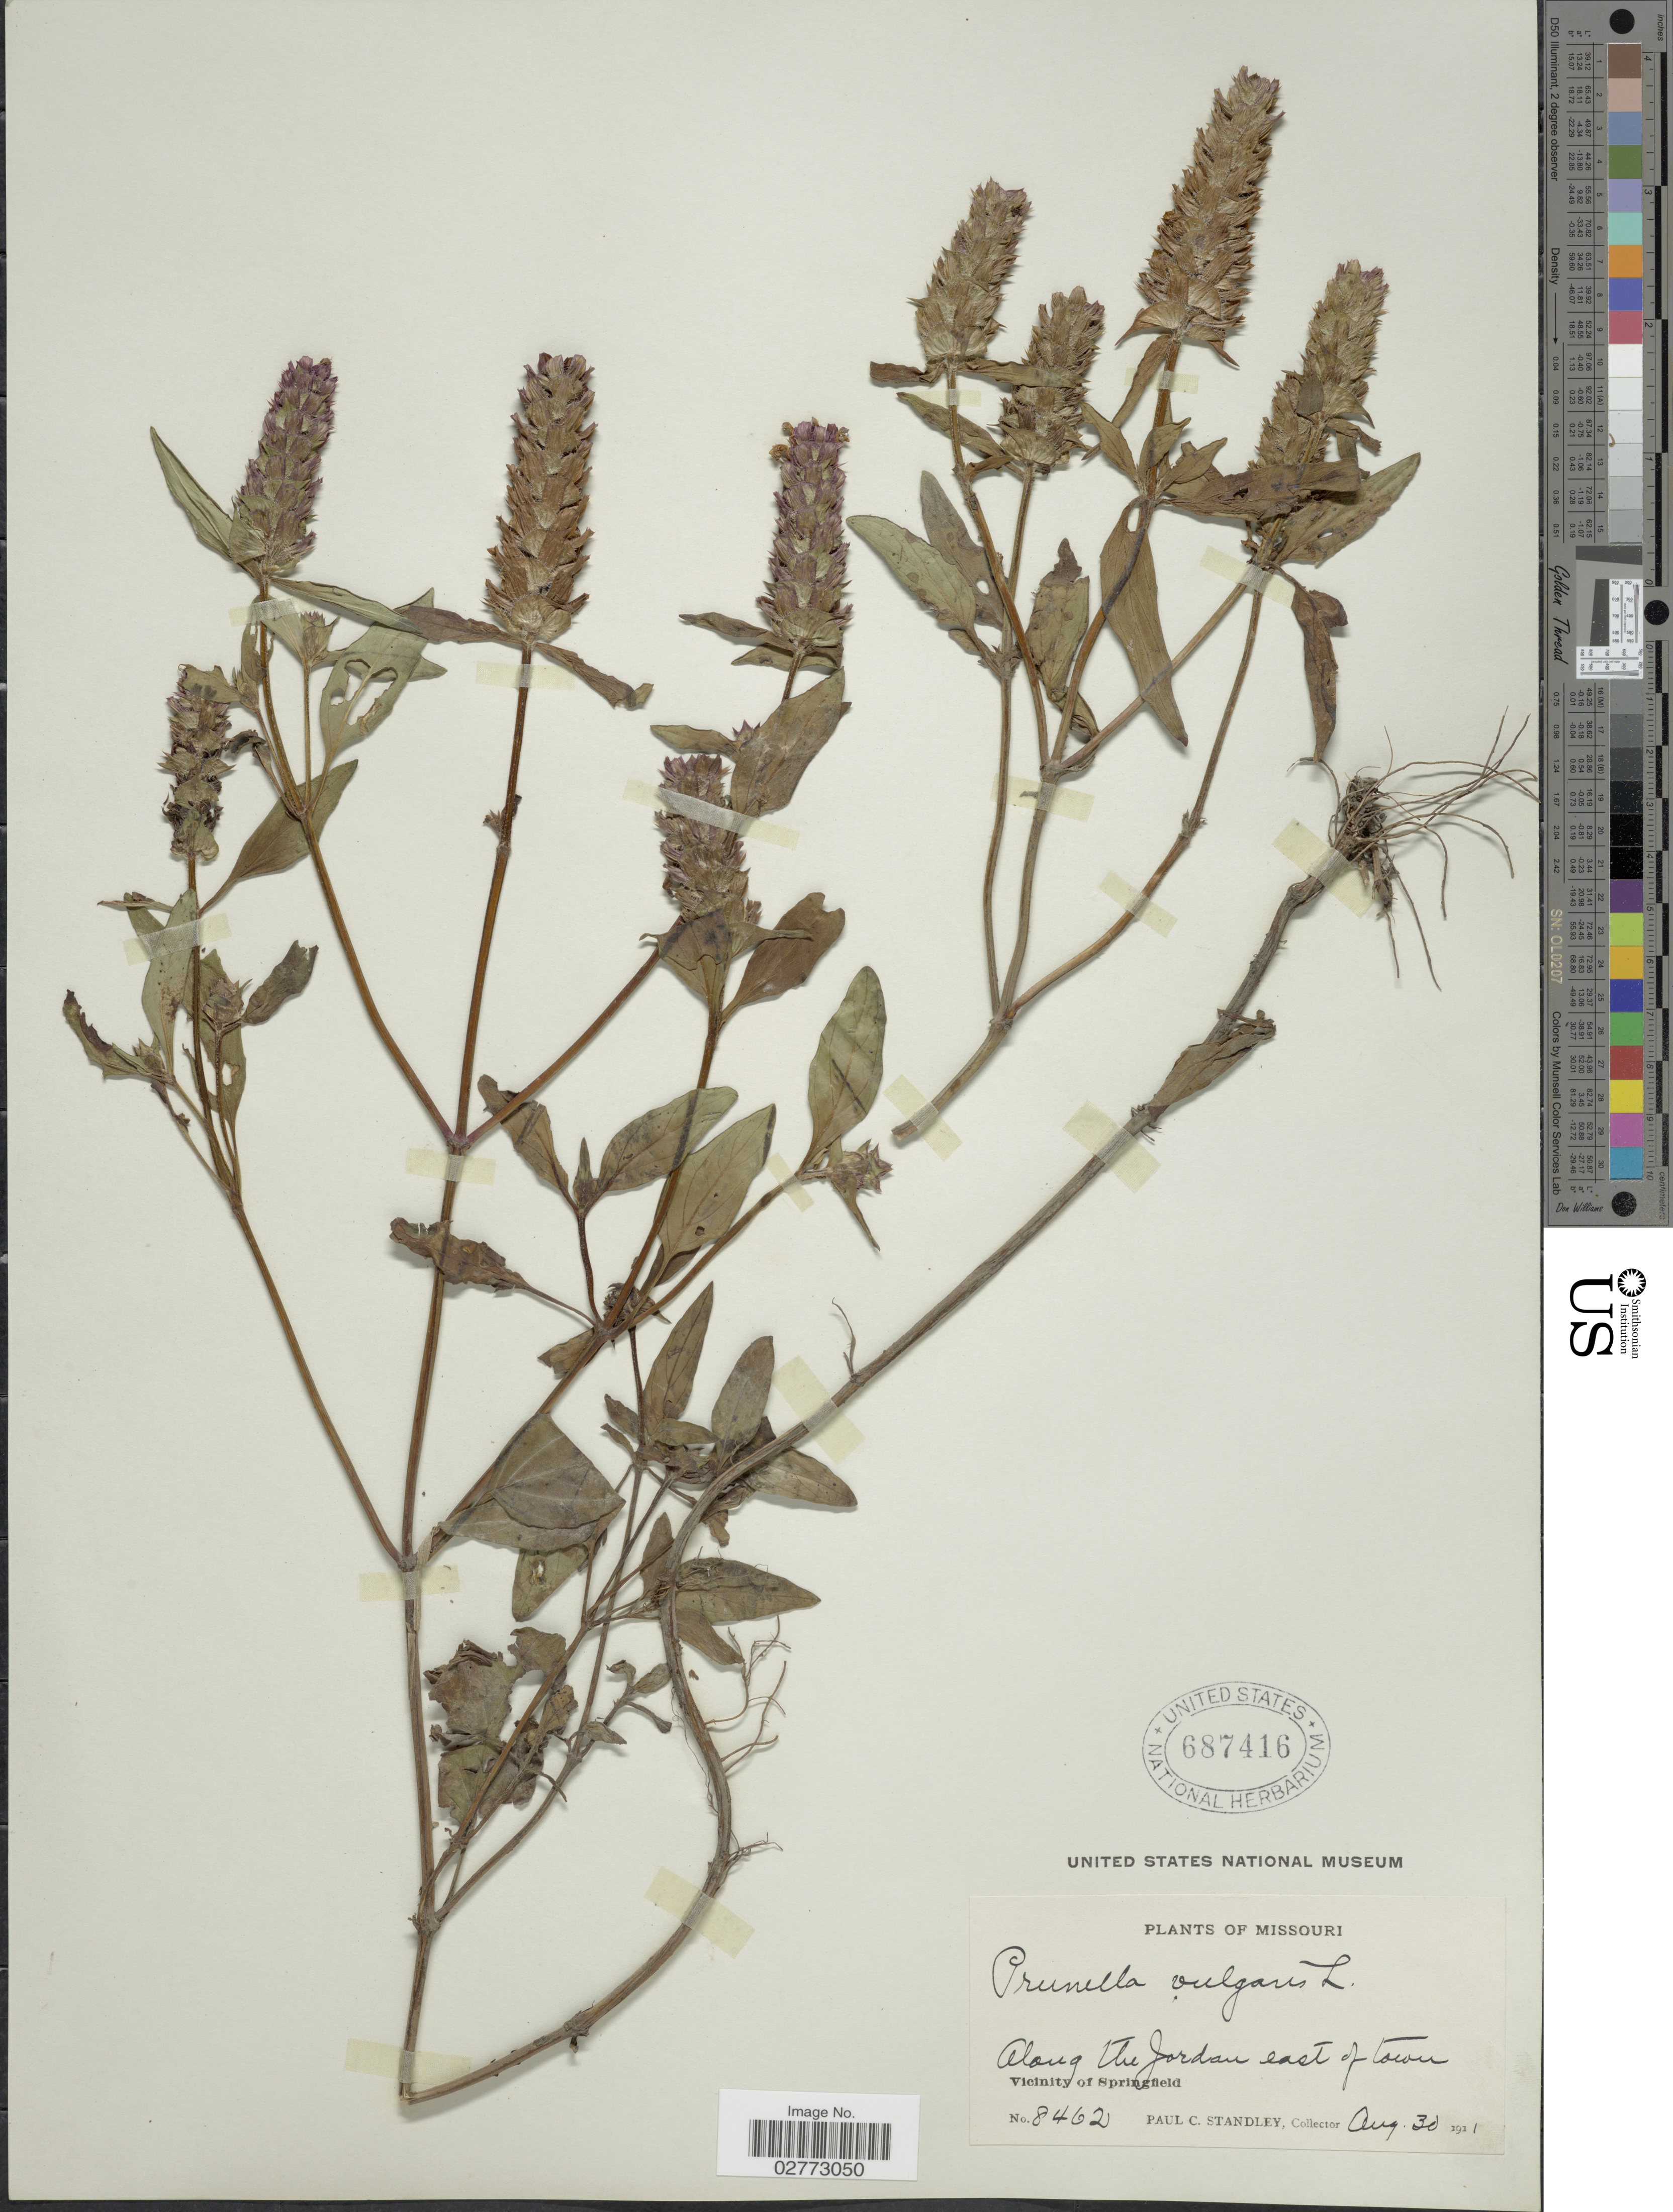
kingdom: Plantae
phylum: Tracheophyta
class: Magnoliopsida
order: Lamiales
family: Lamiaceae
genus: Prunella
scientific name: Prunella vulgaris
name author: L.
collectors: P. C. Standley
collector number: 8462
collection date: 1911-08-30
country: United States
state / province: Missouri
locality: Along the Jordan east of town. Vicinity of Springfield.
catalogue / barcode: US 687416